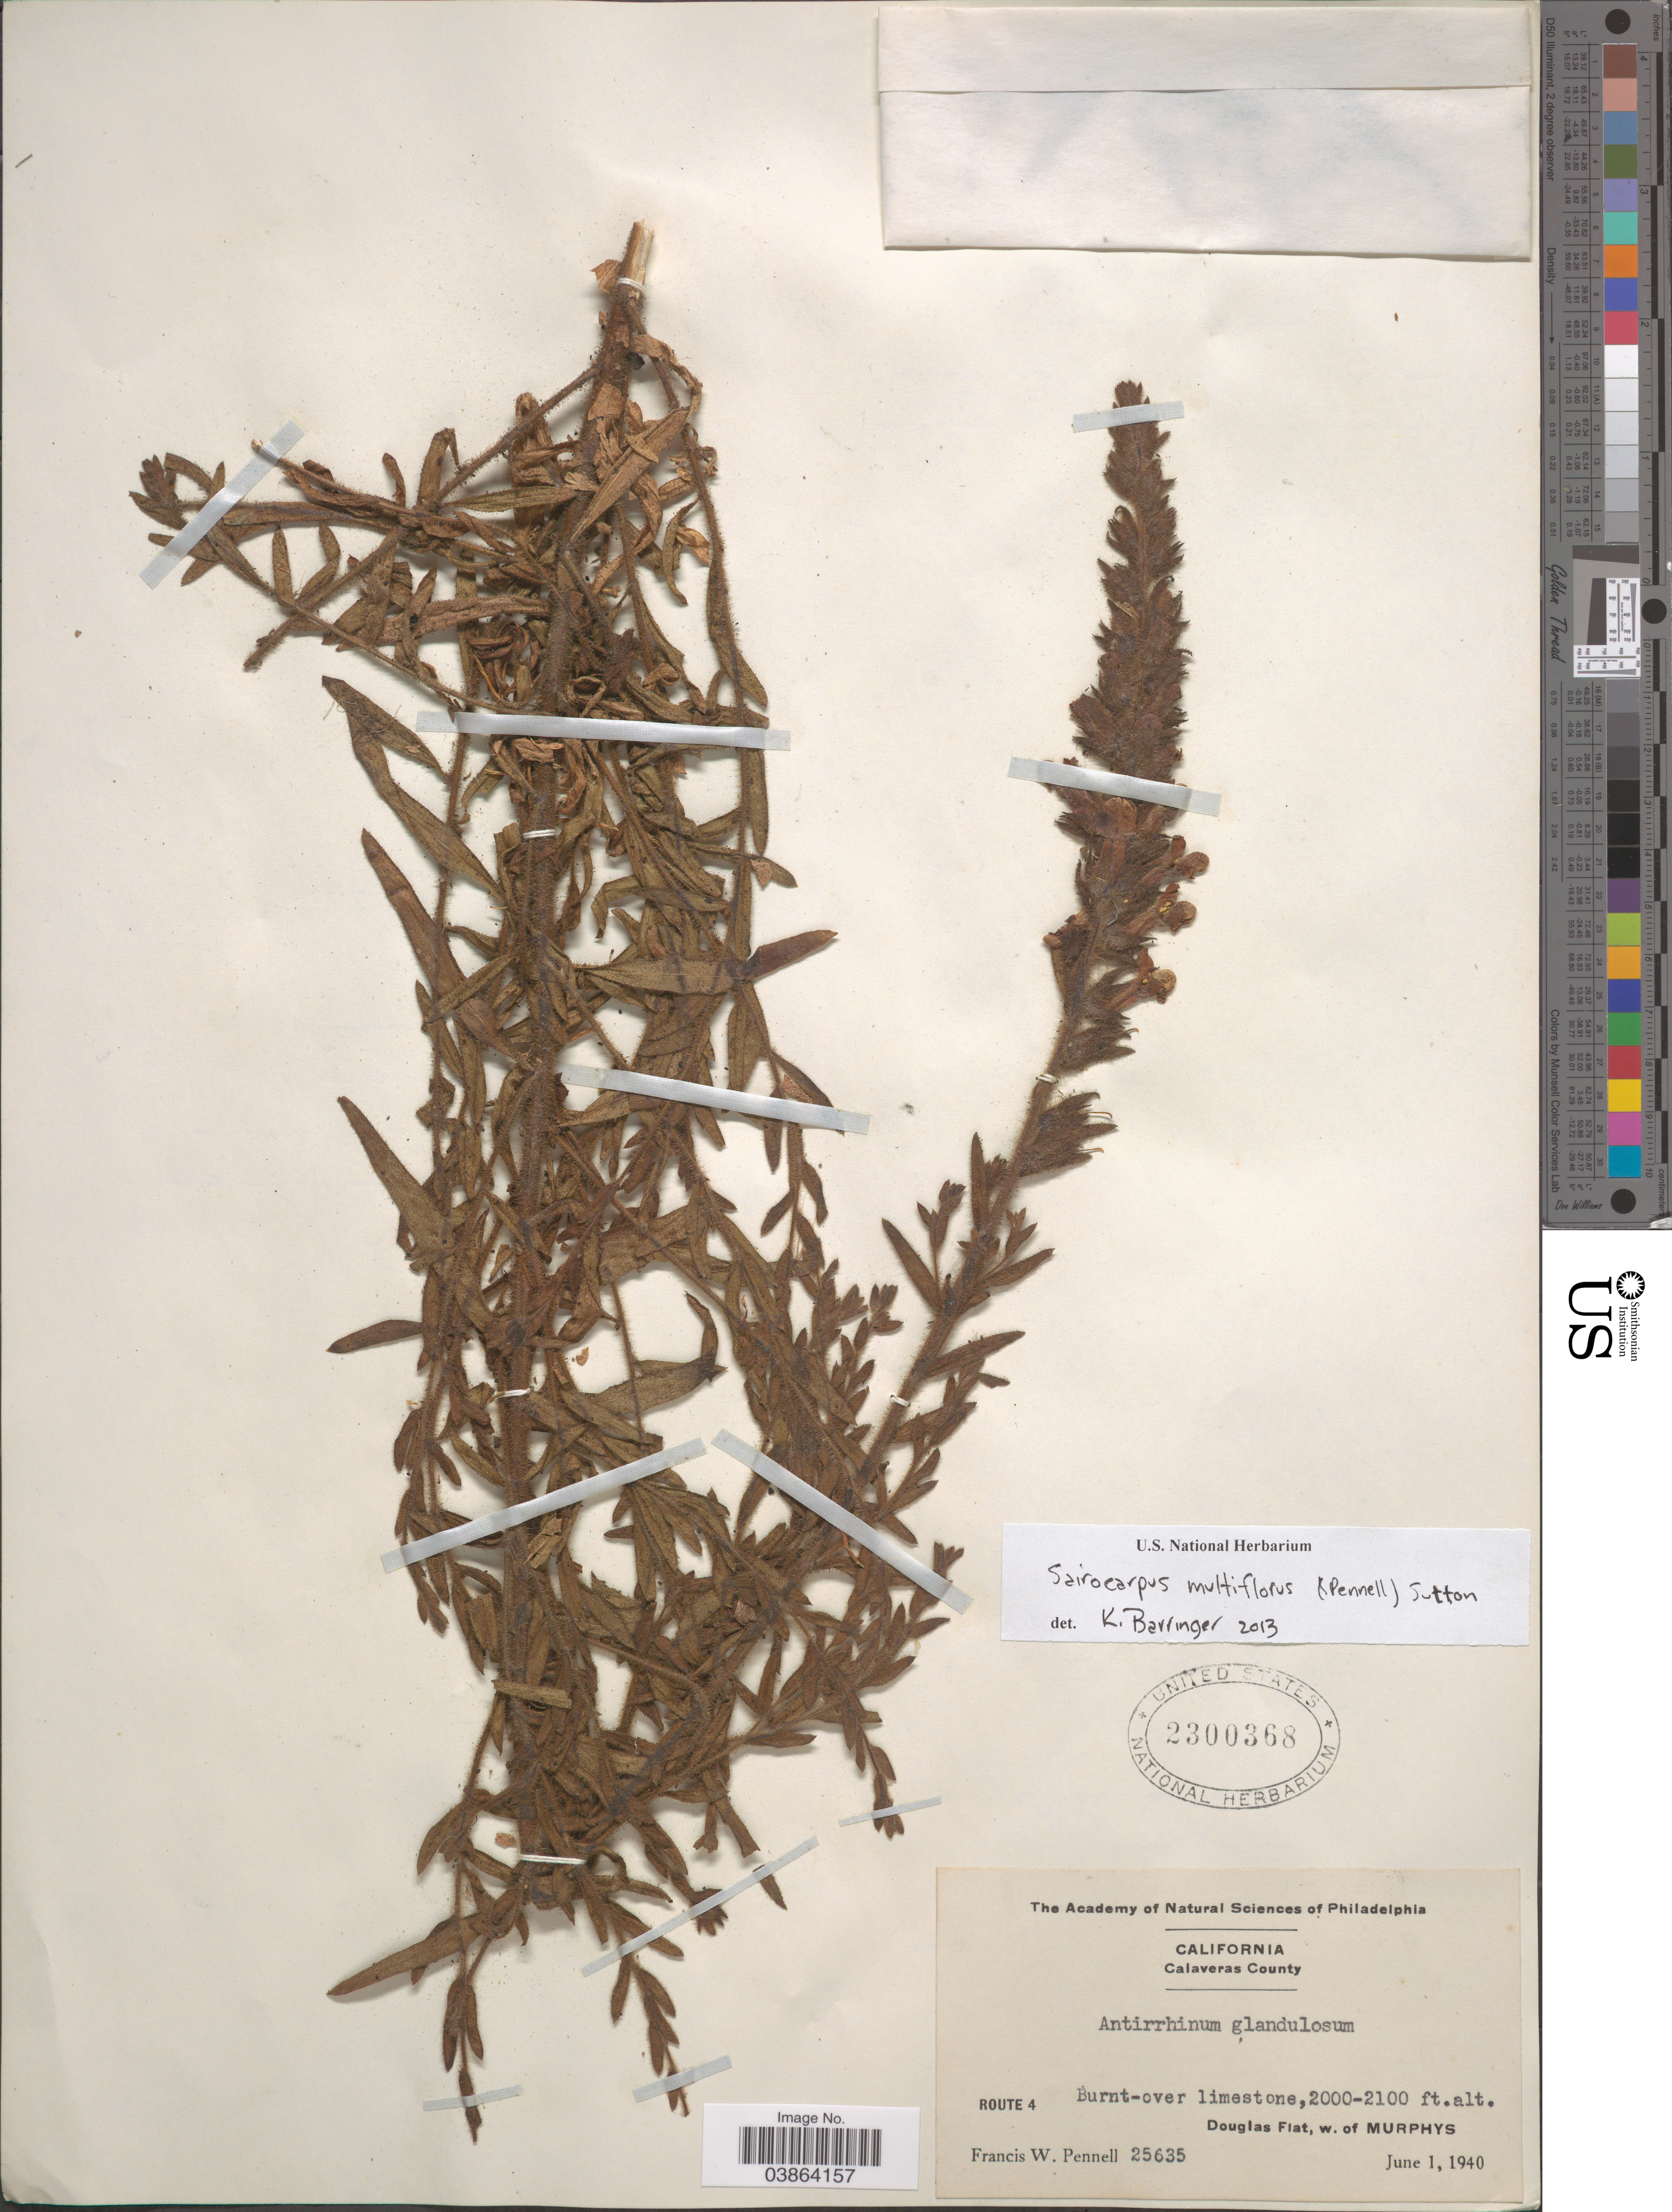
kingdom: Plantae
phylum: Tracheophyta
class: Magnoliopsida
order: Lamiales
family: Plantaginaceae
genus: Sairocarpus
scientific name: Sairocarpus multiflorus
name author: (Pennell) D.A. Sutton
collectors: F. W. Pennell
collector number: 25635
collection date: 1940-06-01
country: United States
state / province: California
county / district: Calaveras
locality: Calaveras County. Route 4. Douglas Flat, w. of Murphys.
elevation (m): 610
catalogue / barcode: US 2300368